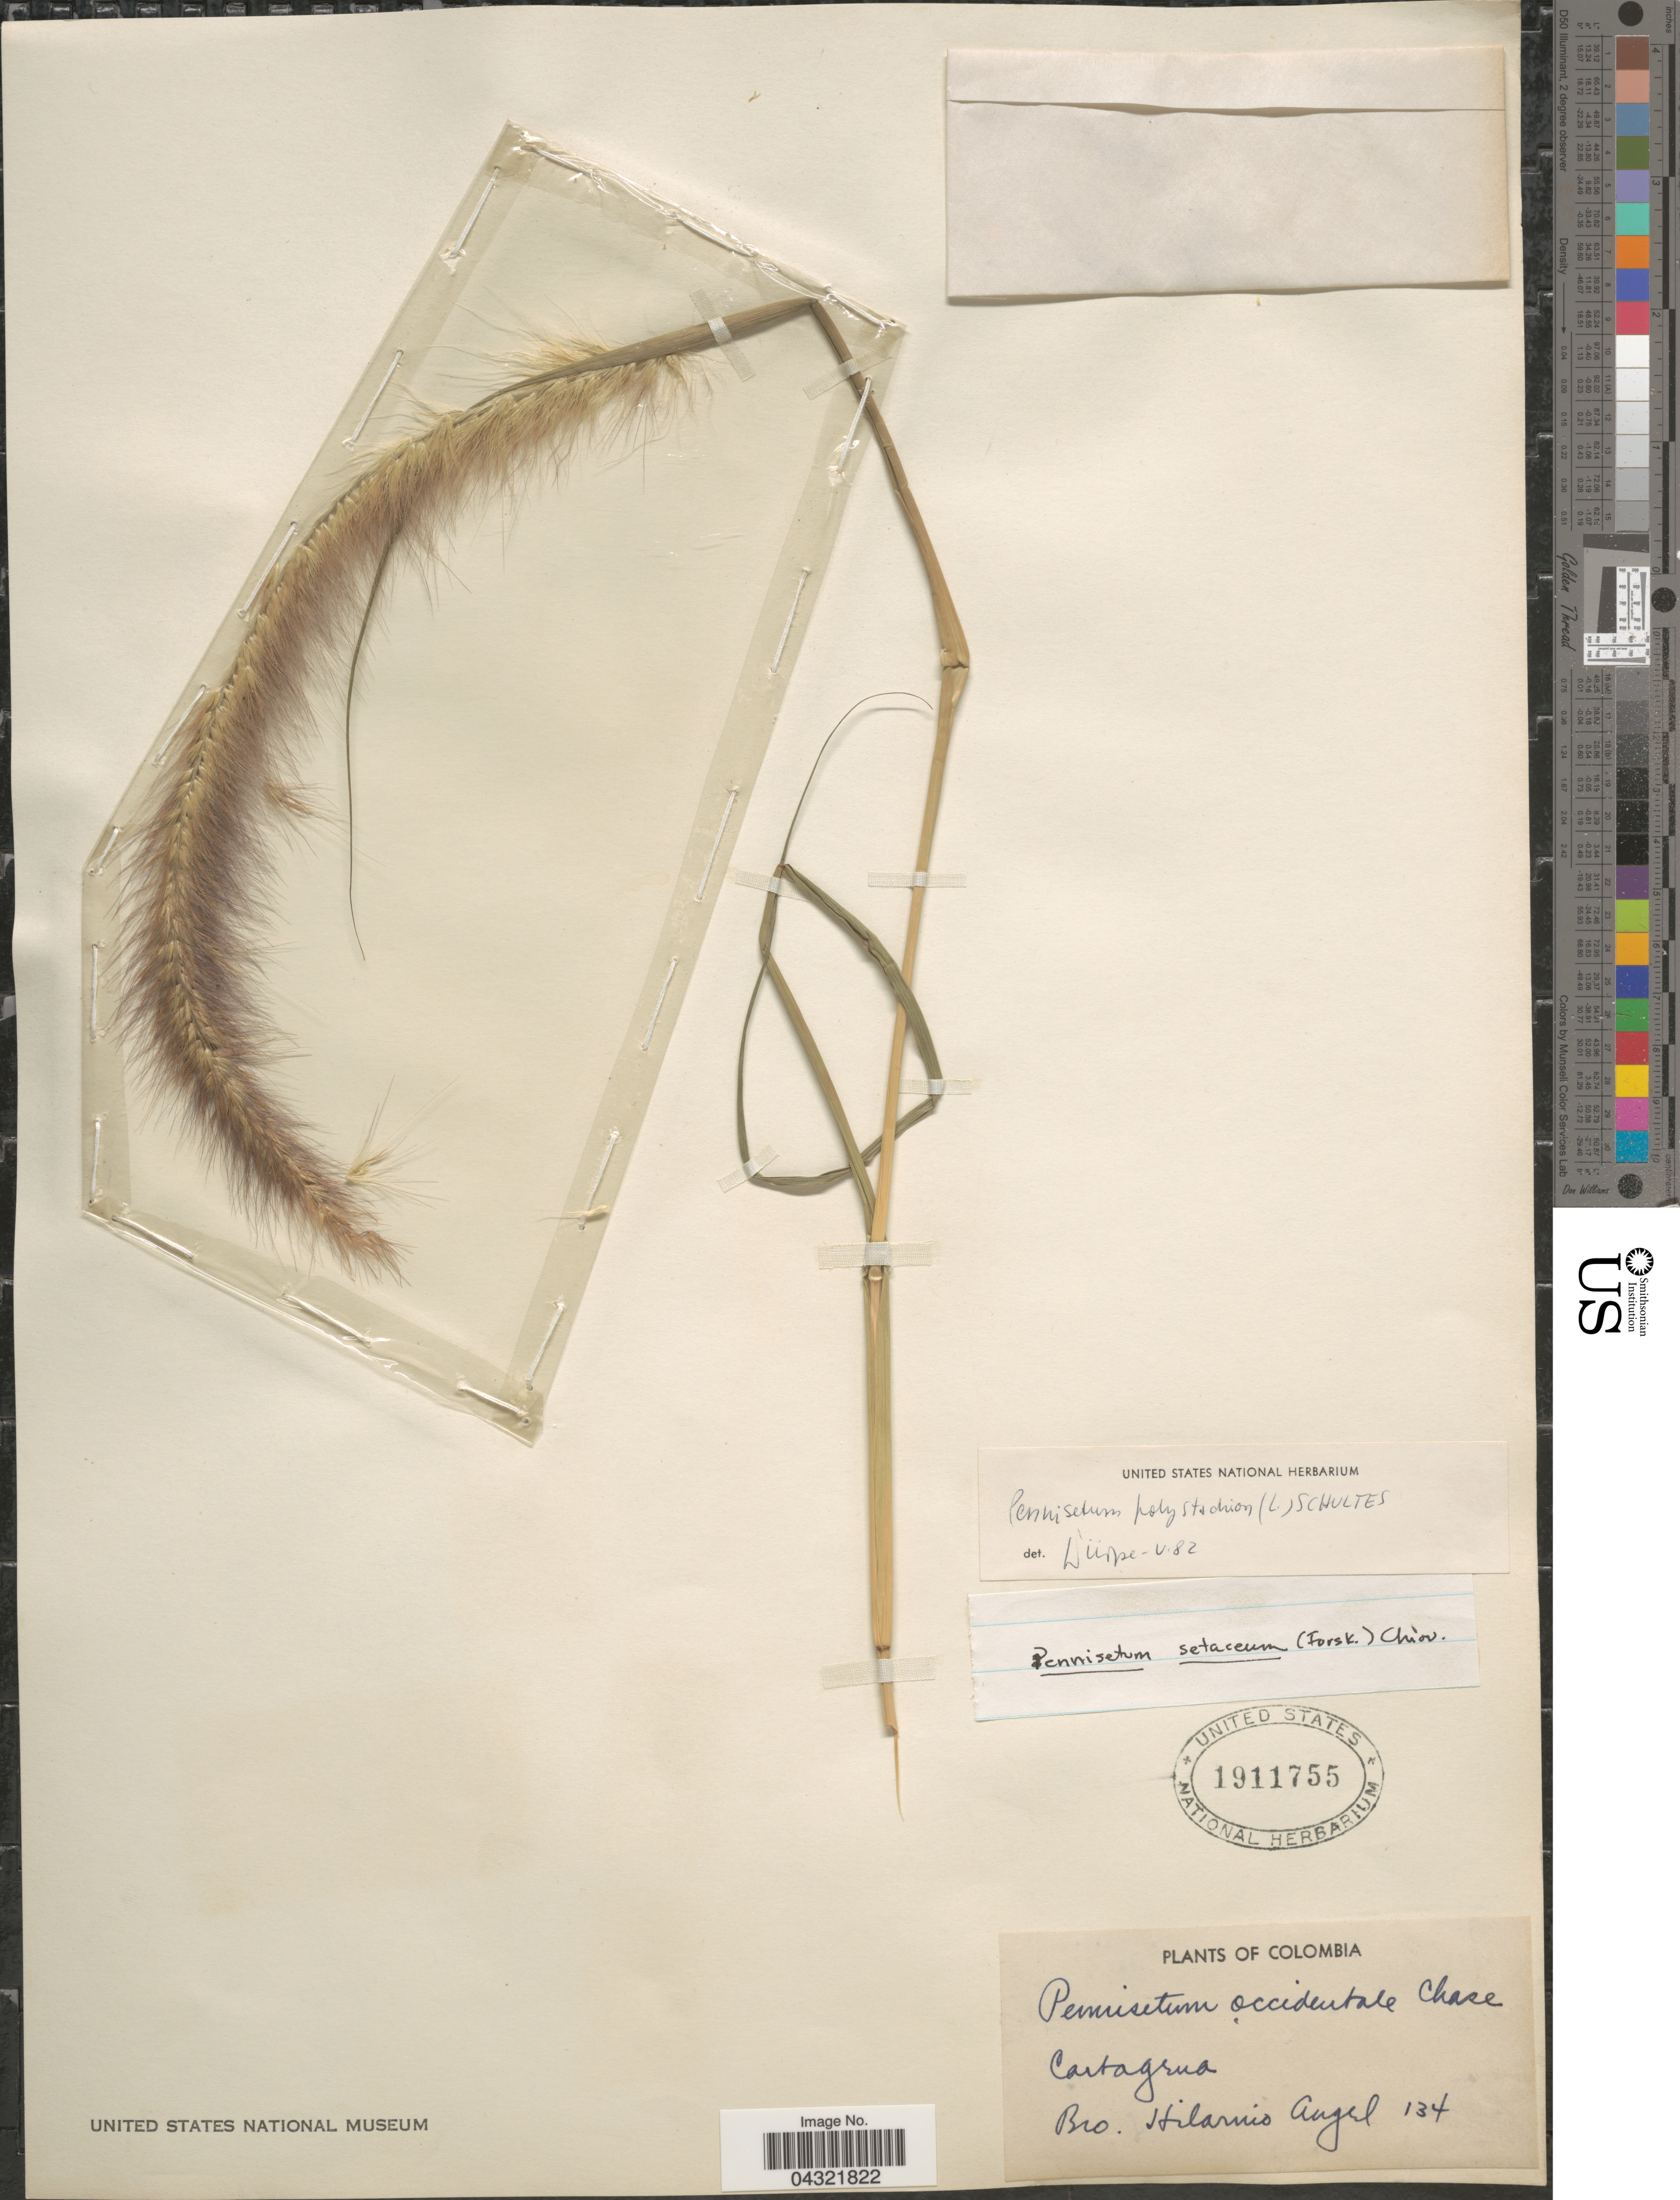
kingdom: Plantae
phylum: Tracheophyta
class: Liliopsida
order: Poales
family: Poaceae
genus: Cenchrus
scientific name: Cenchrus polystachios subsp. setosus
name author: (Sw.) P.M. Peterson & Y. Herrera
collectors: H. Angel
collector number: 134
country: Colombia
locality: Cartagena.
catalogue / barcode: US 1911755